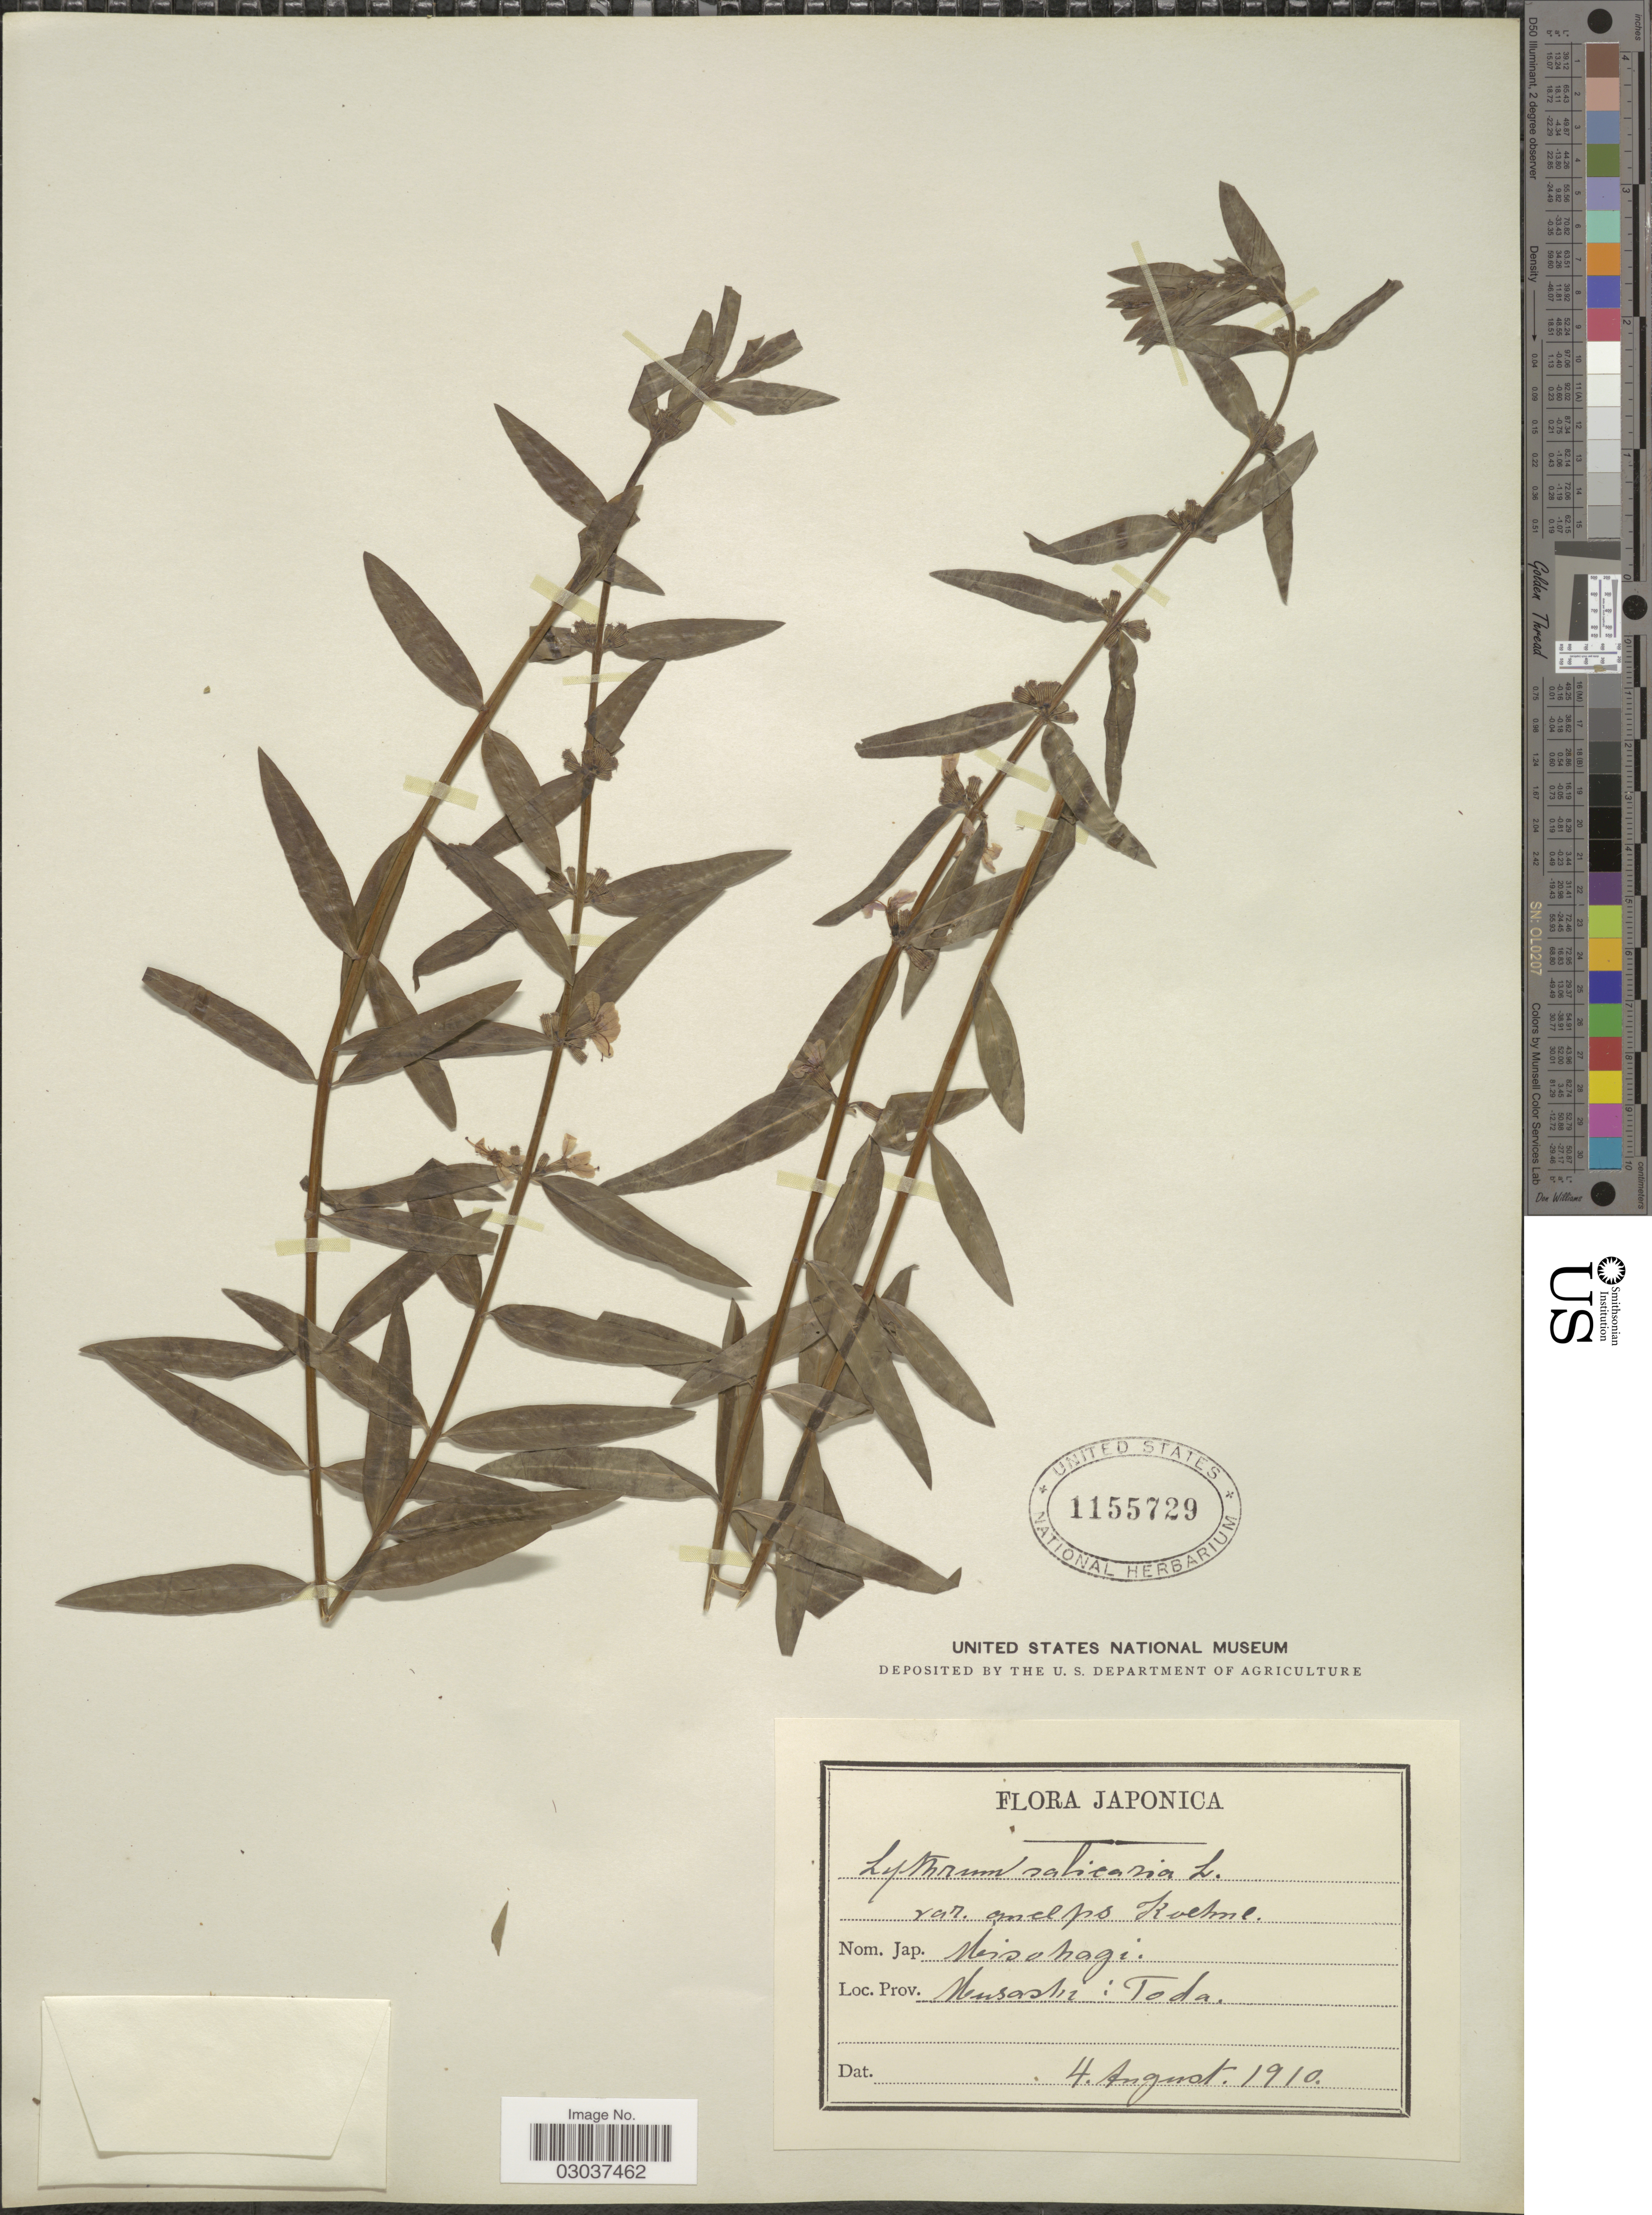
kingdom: Plantae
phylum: Tracheophyta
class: Magnoliopsida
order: Myrtales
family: Lythraceae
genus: Lythrum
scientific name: Lythrum salicaria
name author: L.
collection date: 1910-08-04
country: Japan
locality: Prov. Musashi: Toda.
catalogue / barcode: US 1155729